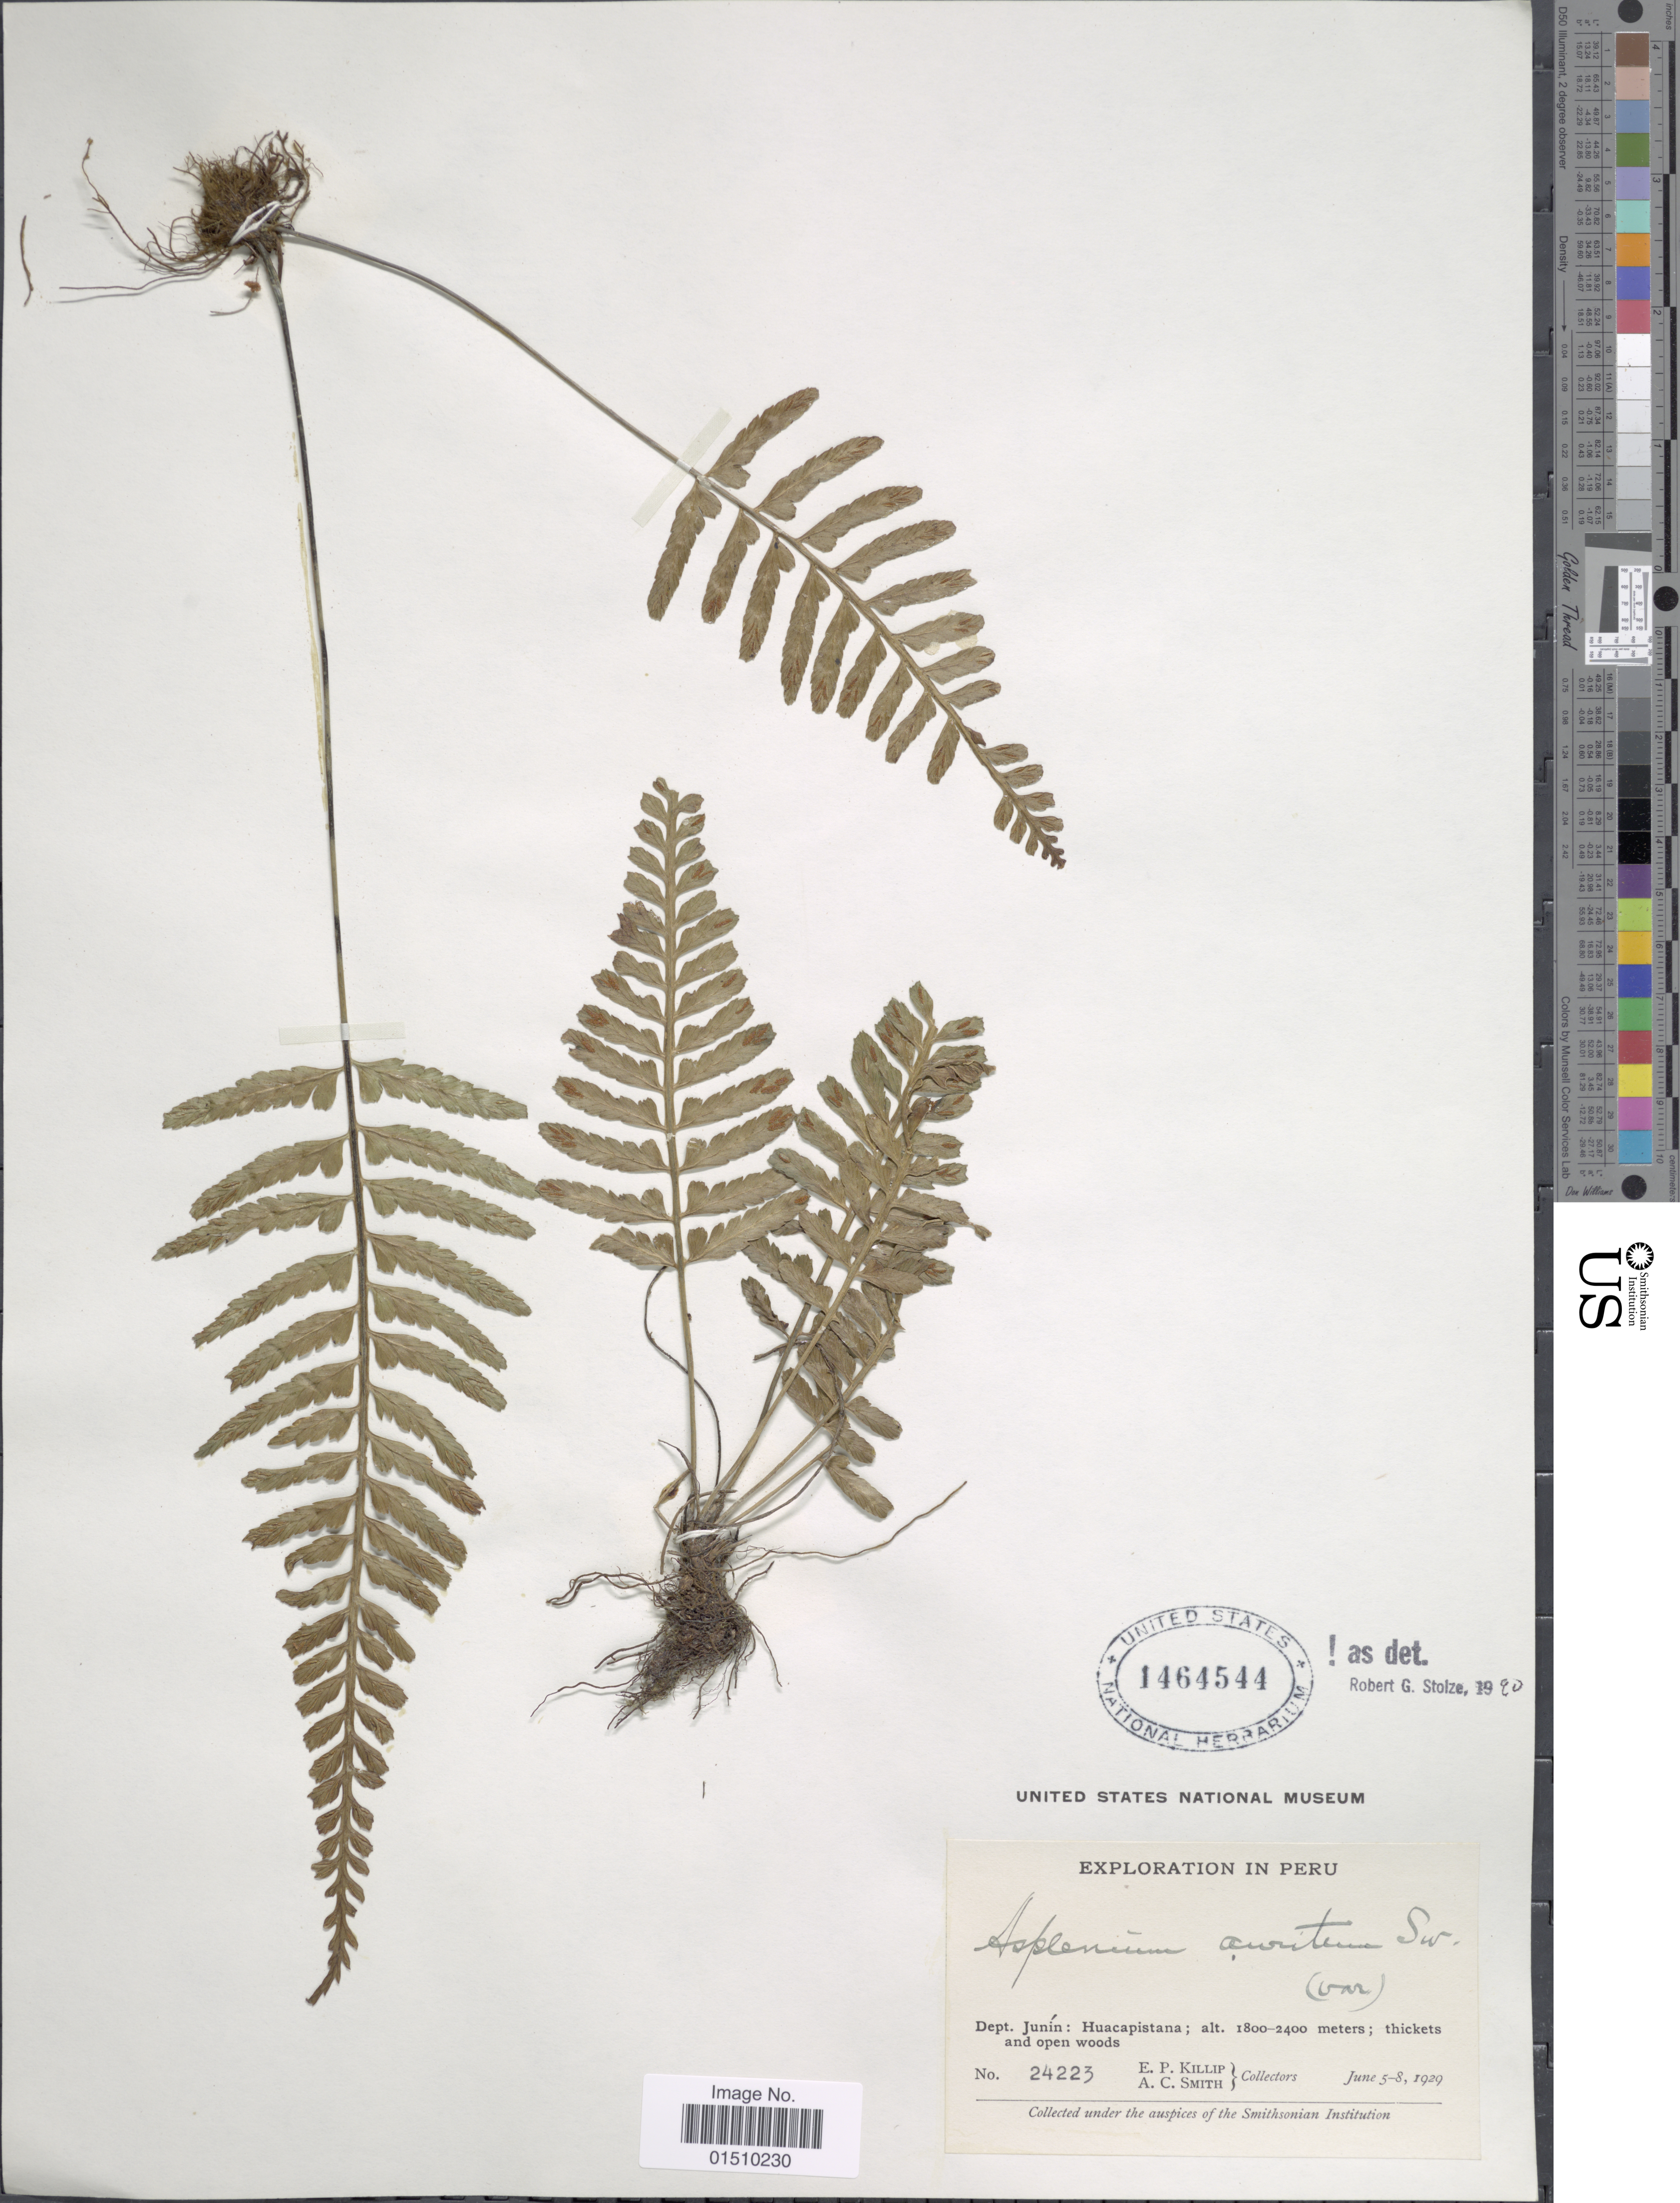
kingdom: Plantae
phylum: Tracheophyta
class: Polypodiopsida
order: Polypodiales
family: Aspleniaceae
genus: Asplenium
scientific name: Asplenium auritum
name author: Sw.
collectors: E. P. Killip & A. C. Smith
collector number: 24223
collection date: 1929-06-05/1929-06-08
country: Peru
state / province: Junín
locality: Peru, Dept. Junín: HUacapistana.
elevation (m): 1800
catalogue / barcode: US 1464544